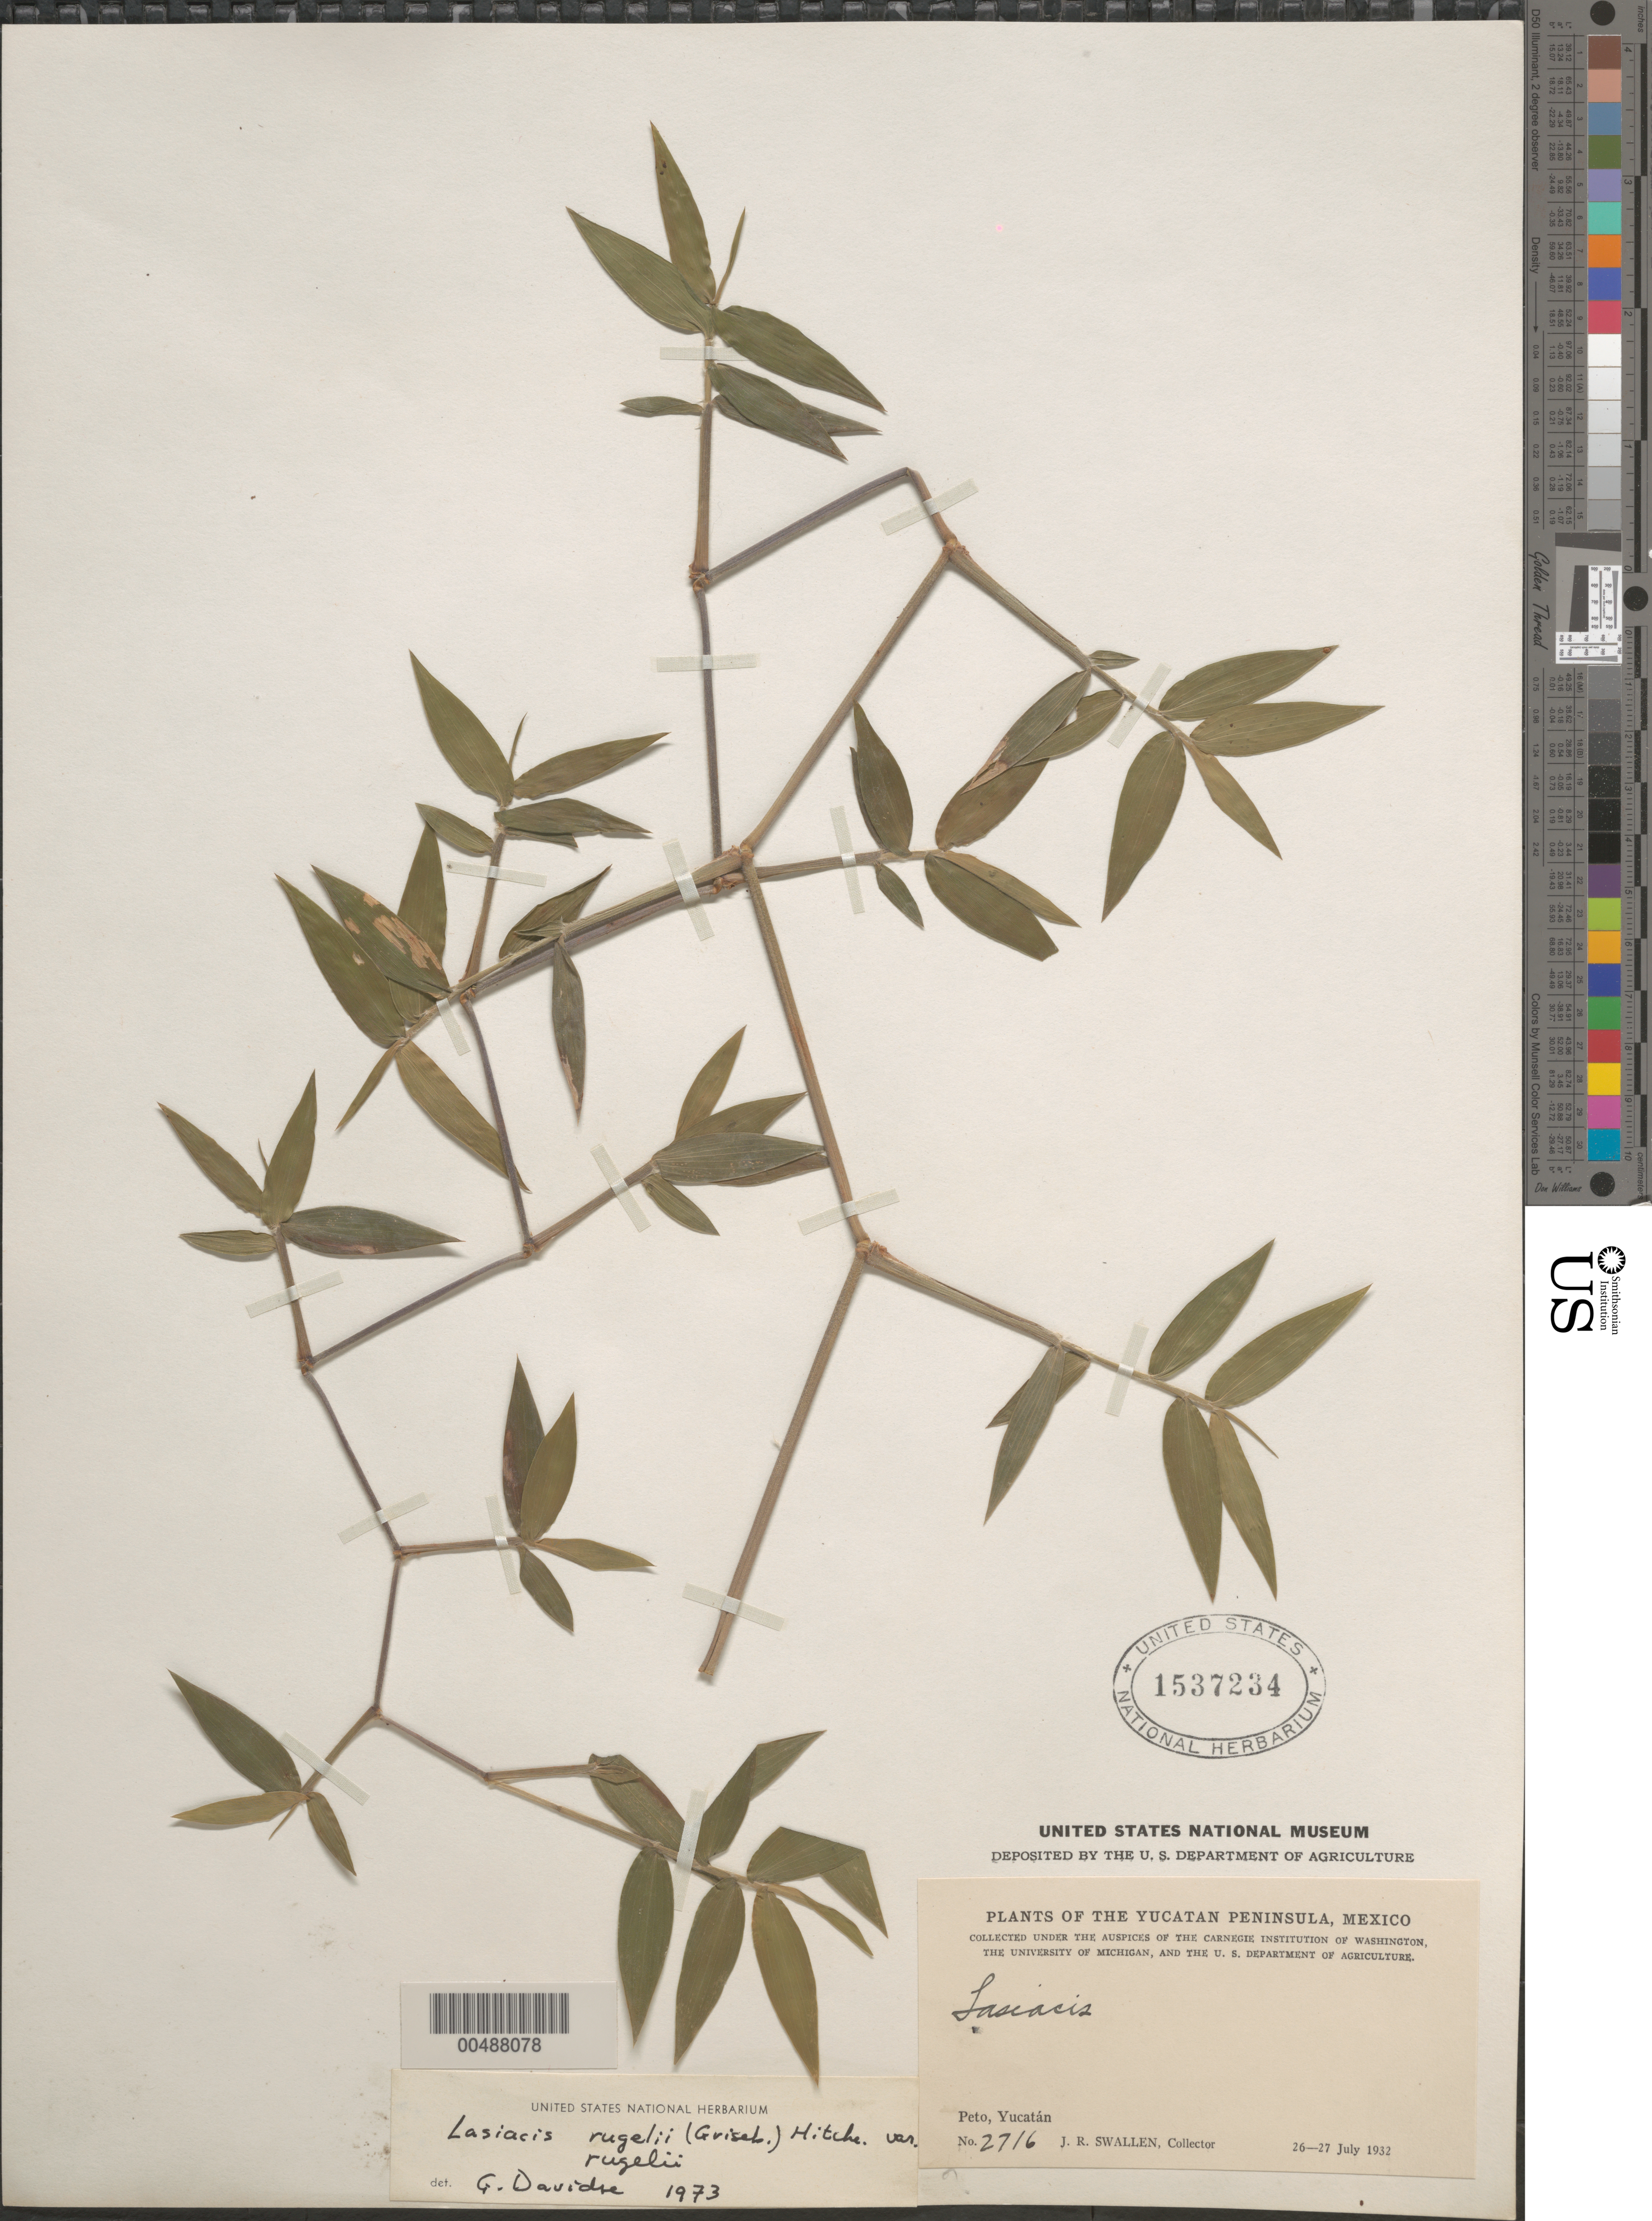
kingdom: Plantae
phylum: Tracheophyta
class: Liliopsida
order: Poales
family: Poaceae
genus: Lasiacis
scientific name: Lasiacis rugelii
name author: (Griseb.) Hitchc.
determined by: Davidse, Gerrit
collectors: J. R. Swallen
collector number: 2716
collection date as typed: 26 Jul 1932 to 27 Jul 1932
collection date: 1932-07-26/1932-07-27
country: Mexico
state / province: Yucatan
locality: Yucatan Peninsula, Peto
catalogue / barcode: US 1537234